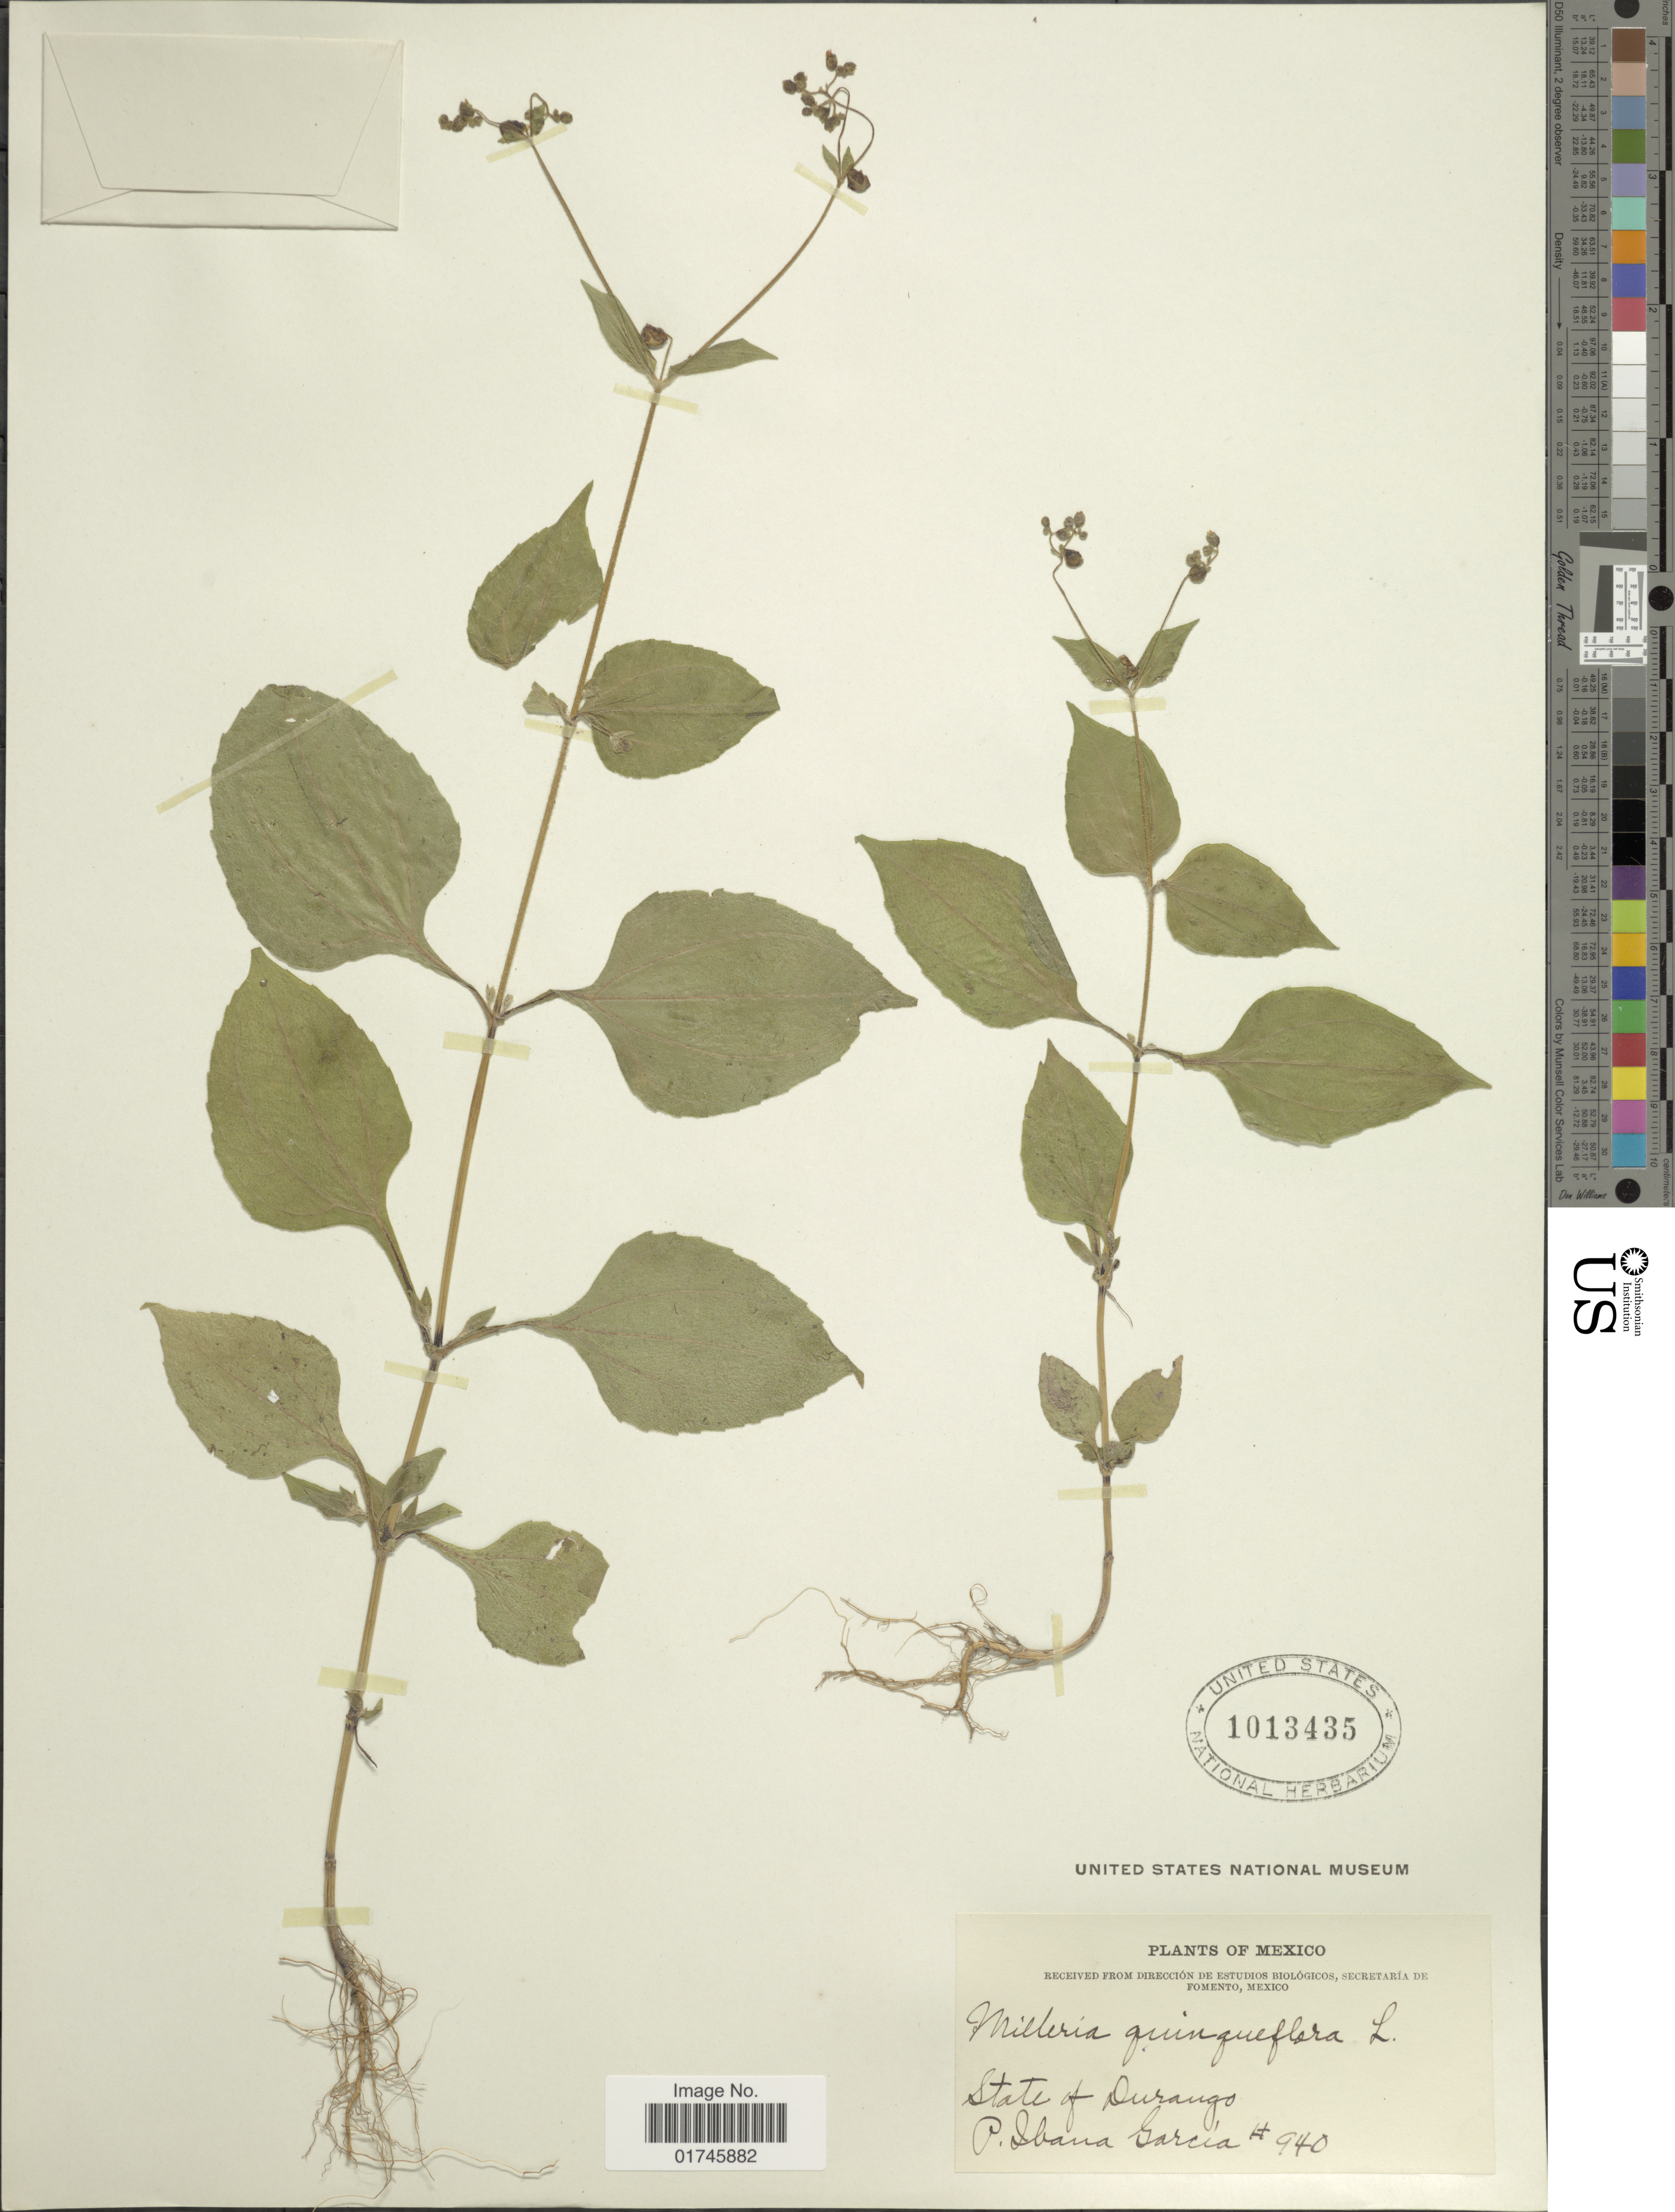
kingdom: Plantae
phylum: Tracheophyta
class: Magnoliopsida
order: Asterales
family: Asteraceae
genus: Milleria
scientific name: Milleria quinqueflora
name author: L.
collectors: P. I. Garcia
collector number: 940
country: Mexico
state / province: Durango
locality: State of Durango.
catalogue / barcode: US 1013435